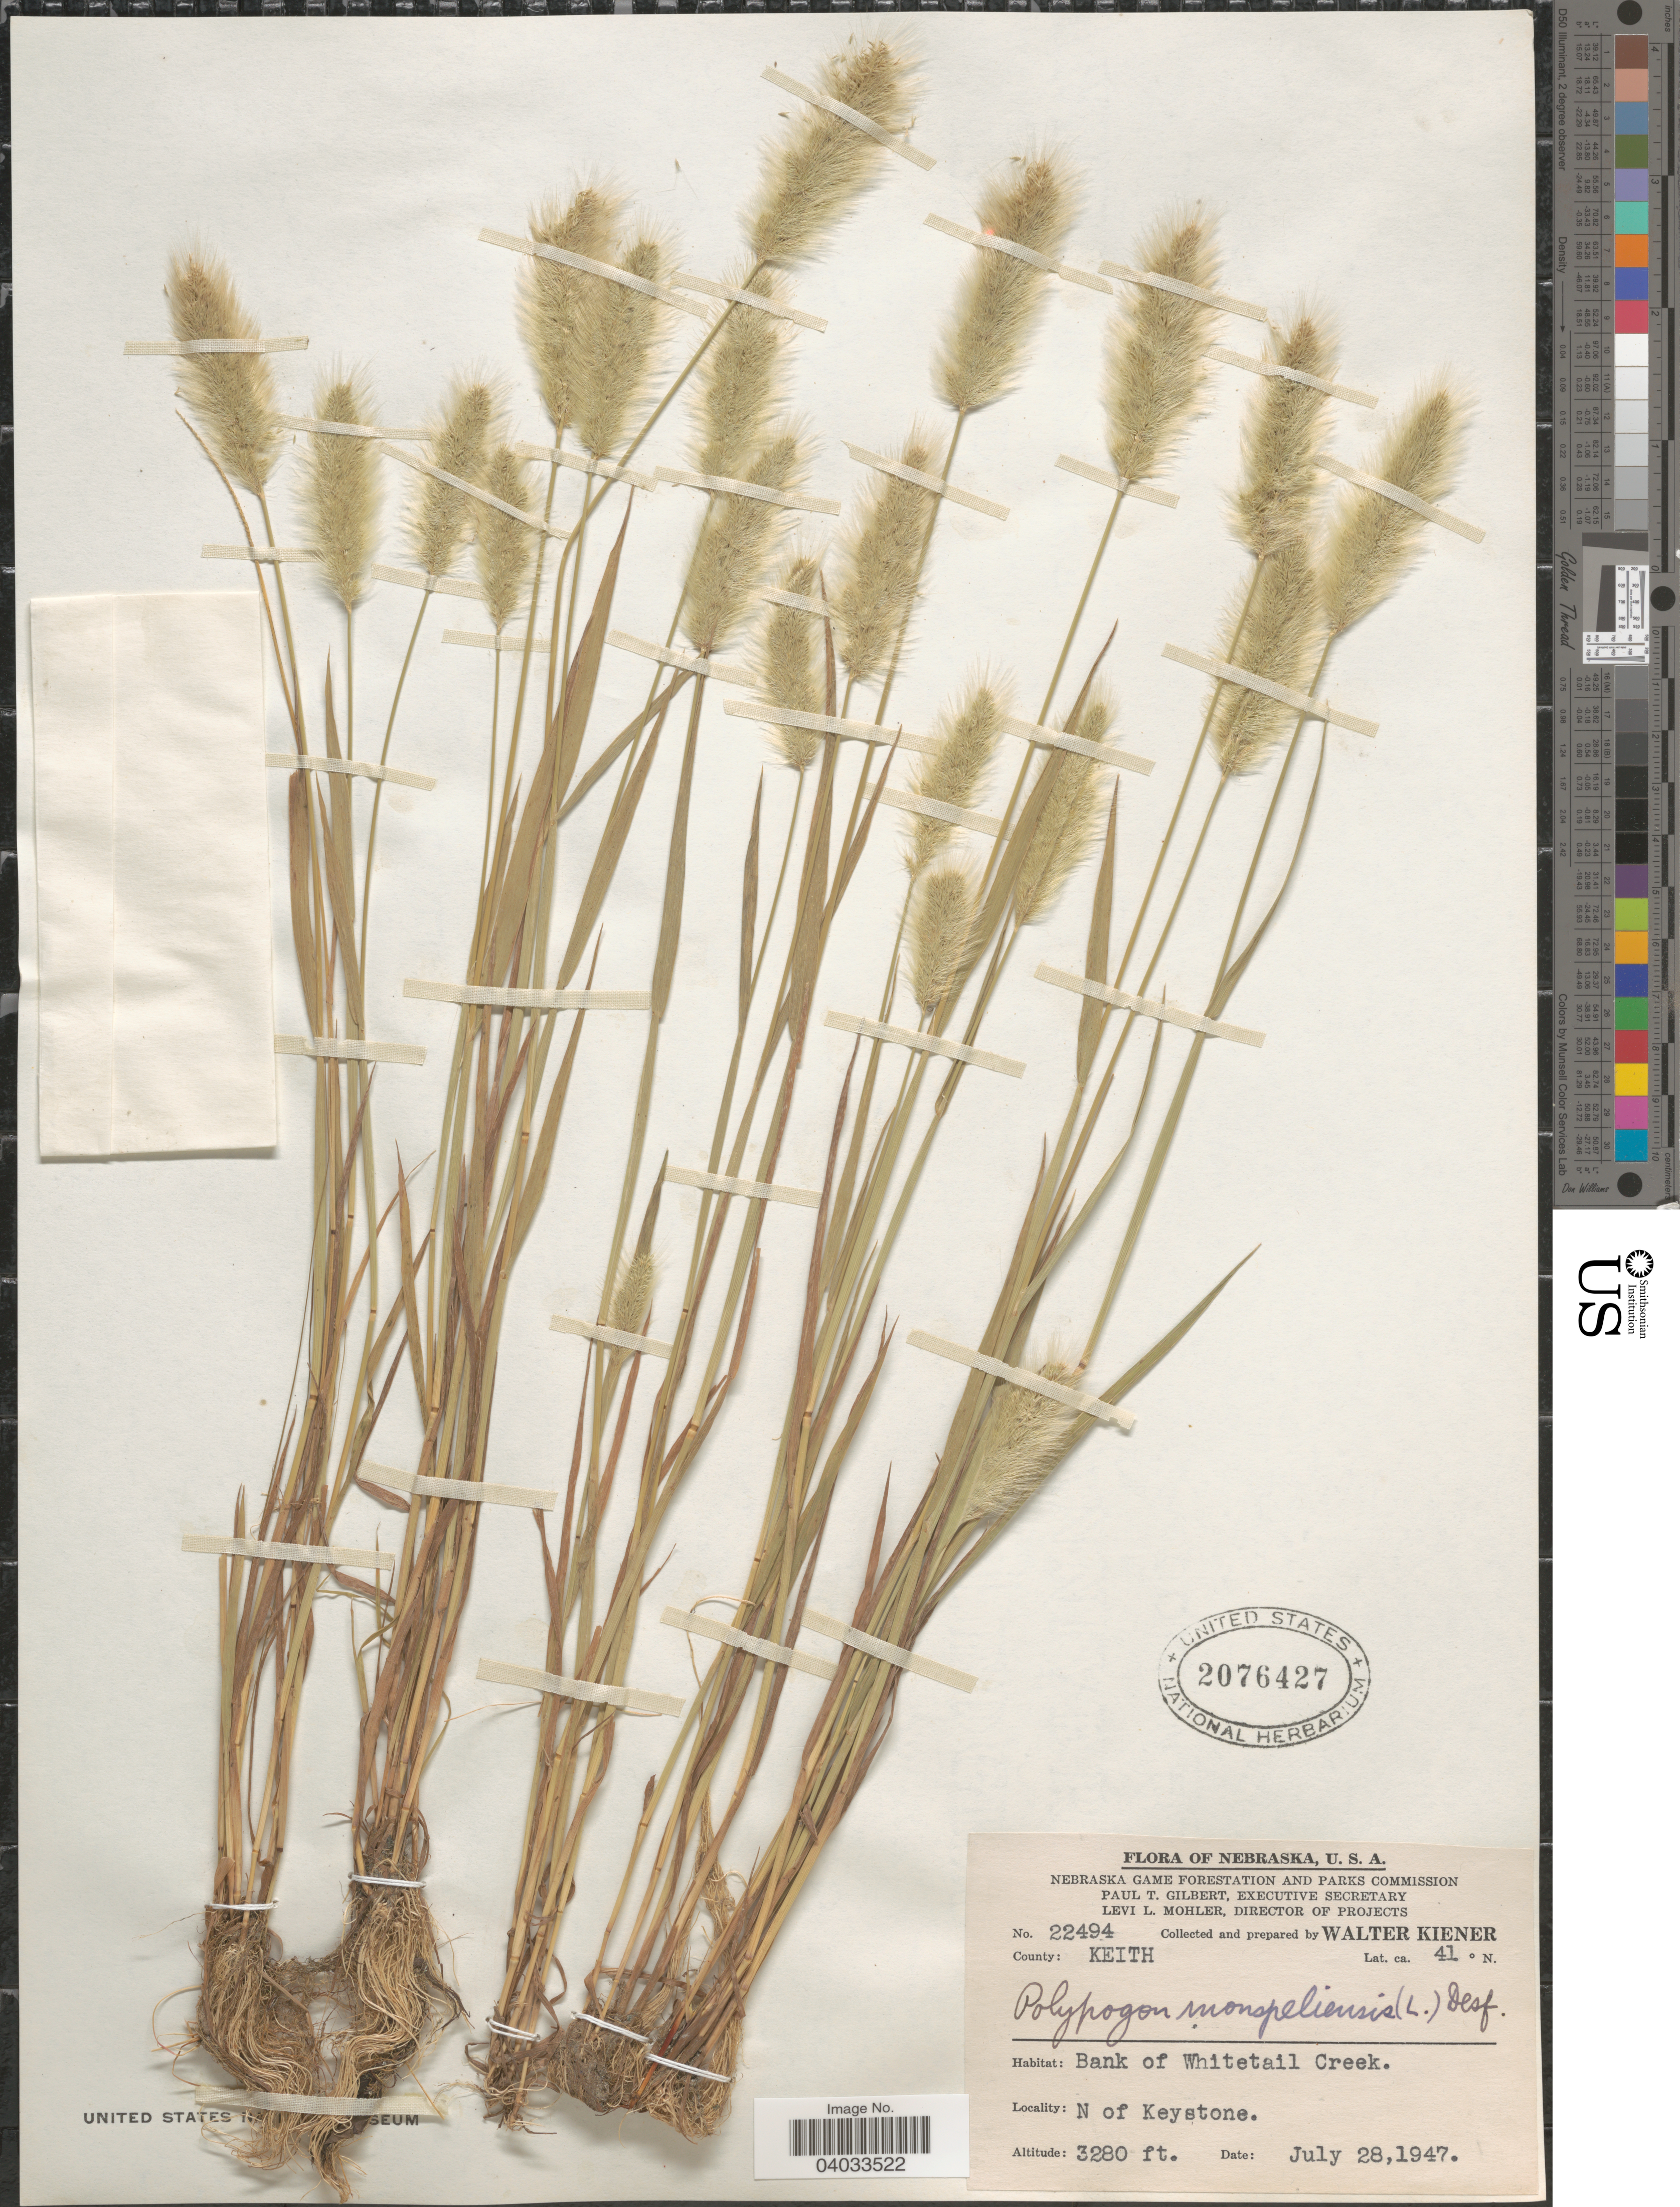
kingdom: Plantae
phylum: Tracheophyta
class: Liliopsida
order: Poales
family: Poaceae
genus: Polypogon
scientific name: Polypogon monspeliensis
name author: (L.) Desf.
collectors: W. Kiener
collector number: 22494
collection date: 1947-07-28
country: United States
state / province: Nebraska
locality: County: Keith. Bank of Whitetail Creek. N of Keystone.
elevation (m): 1000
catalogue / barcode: US 2076427